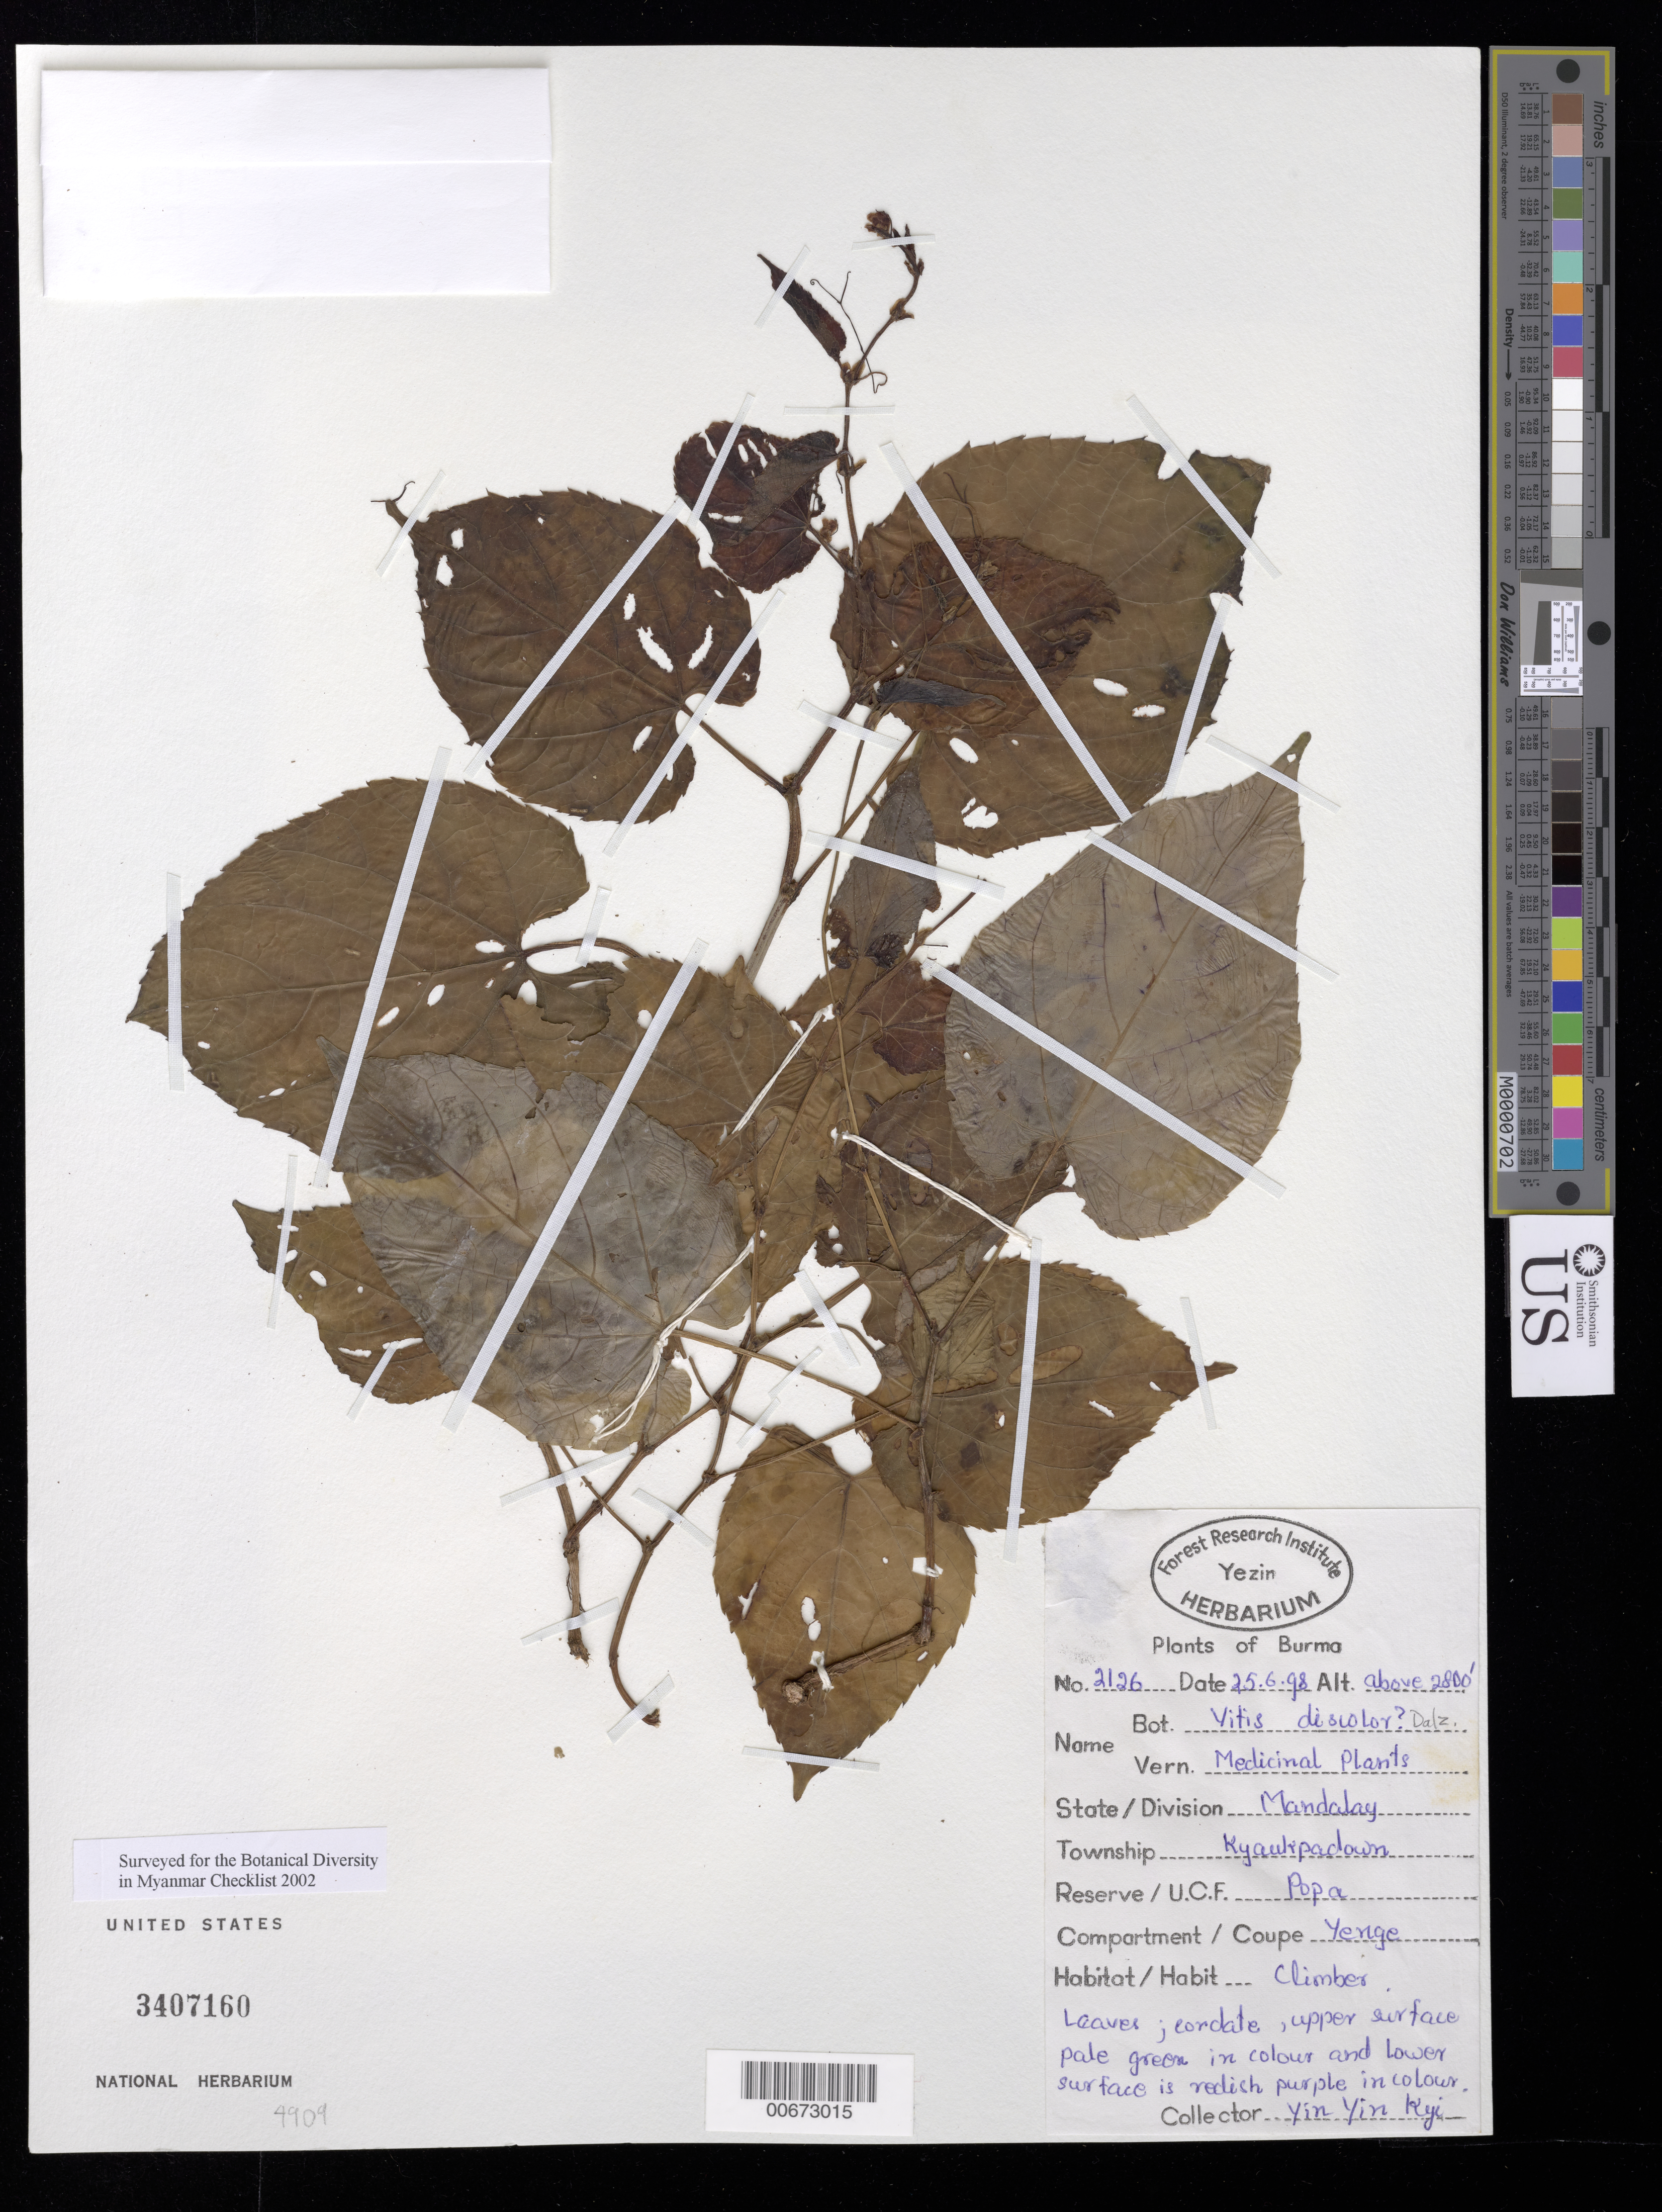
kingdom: Plantae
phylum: Tracheophyta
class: Magnoliopsida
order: Vitales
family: Vitaceae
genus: Vitis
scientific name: Vitis discolor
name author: Dalzell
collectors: Kyi, Y.Y.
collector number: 2126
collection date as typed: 25 Jun 1998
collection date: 1998-06-25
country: Myanmar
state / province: Mandalay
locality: Kyaukpadown, Mt. Popa, Yengal.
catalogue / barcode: US 3407160